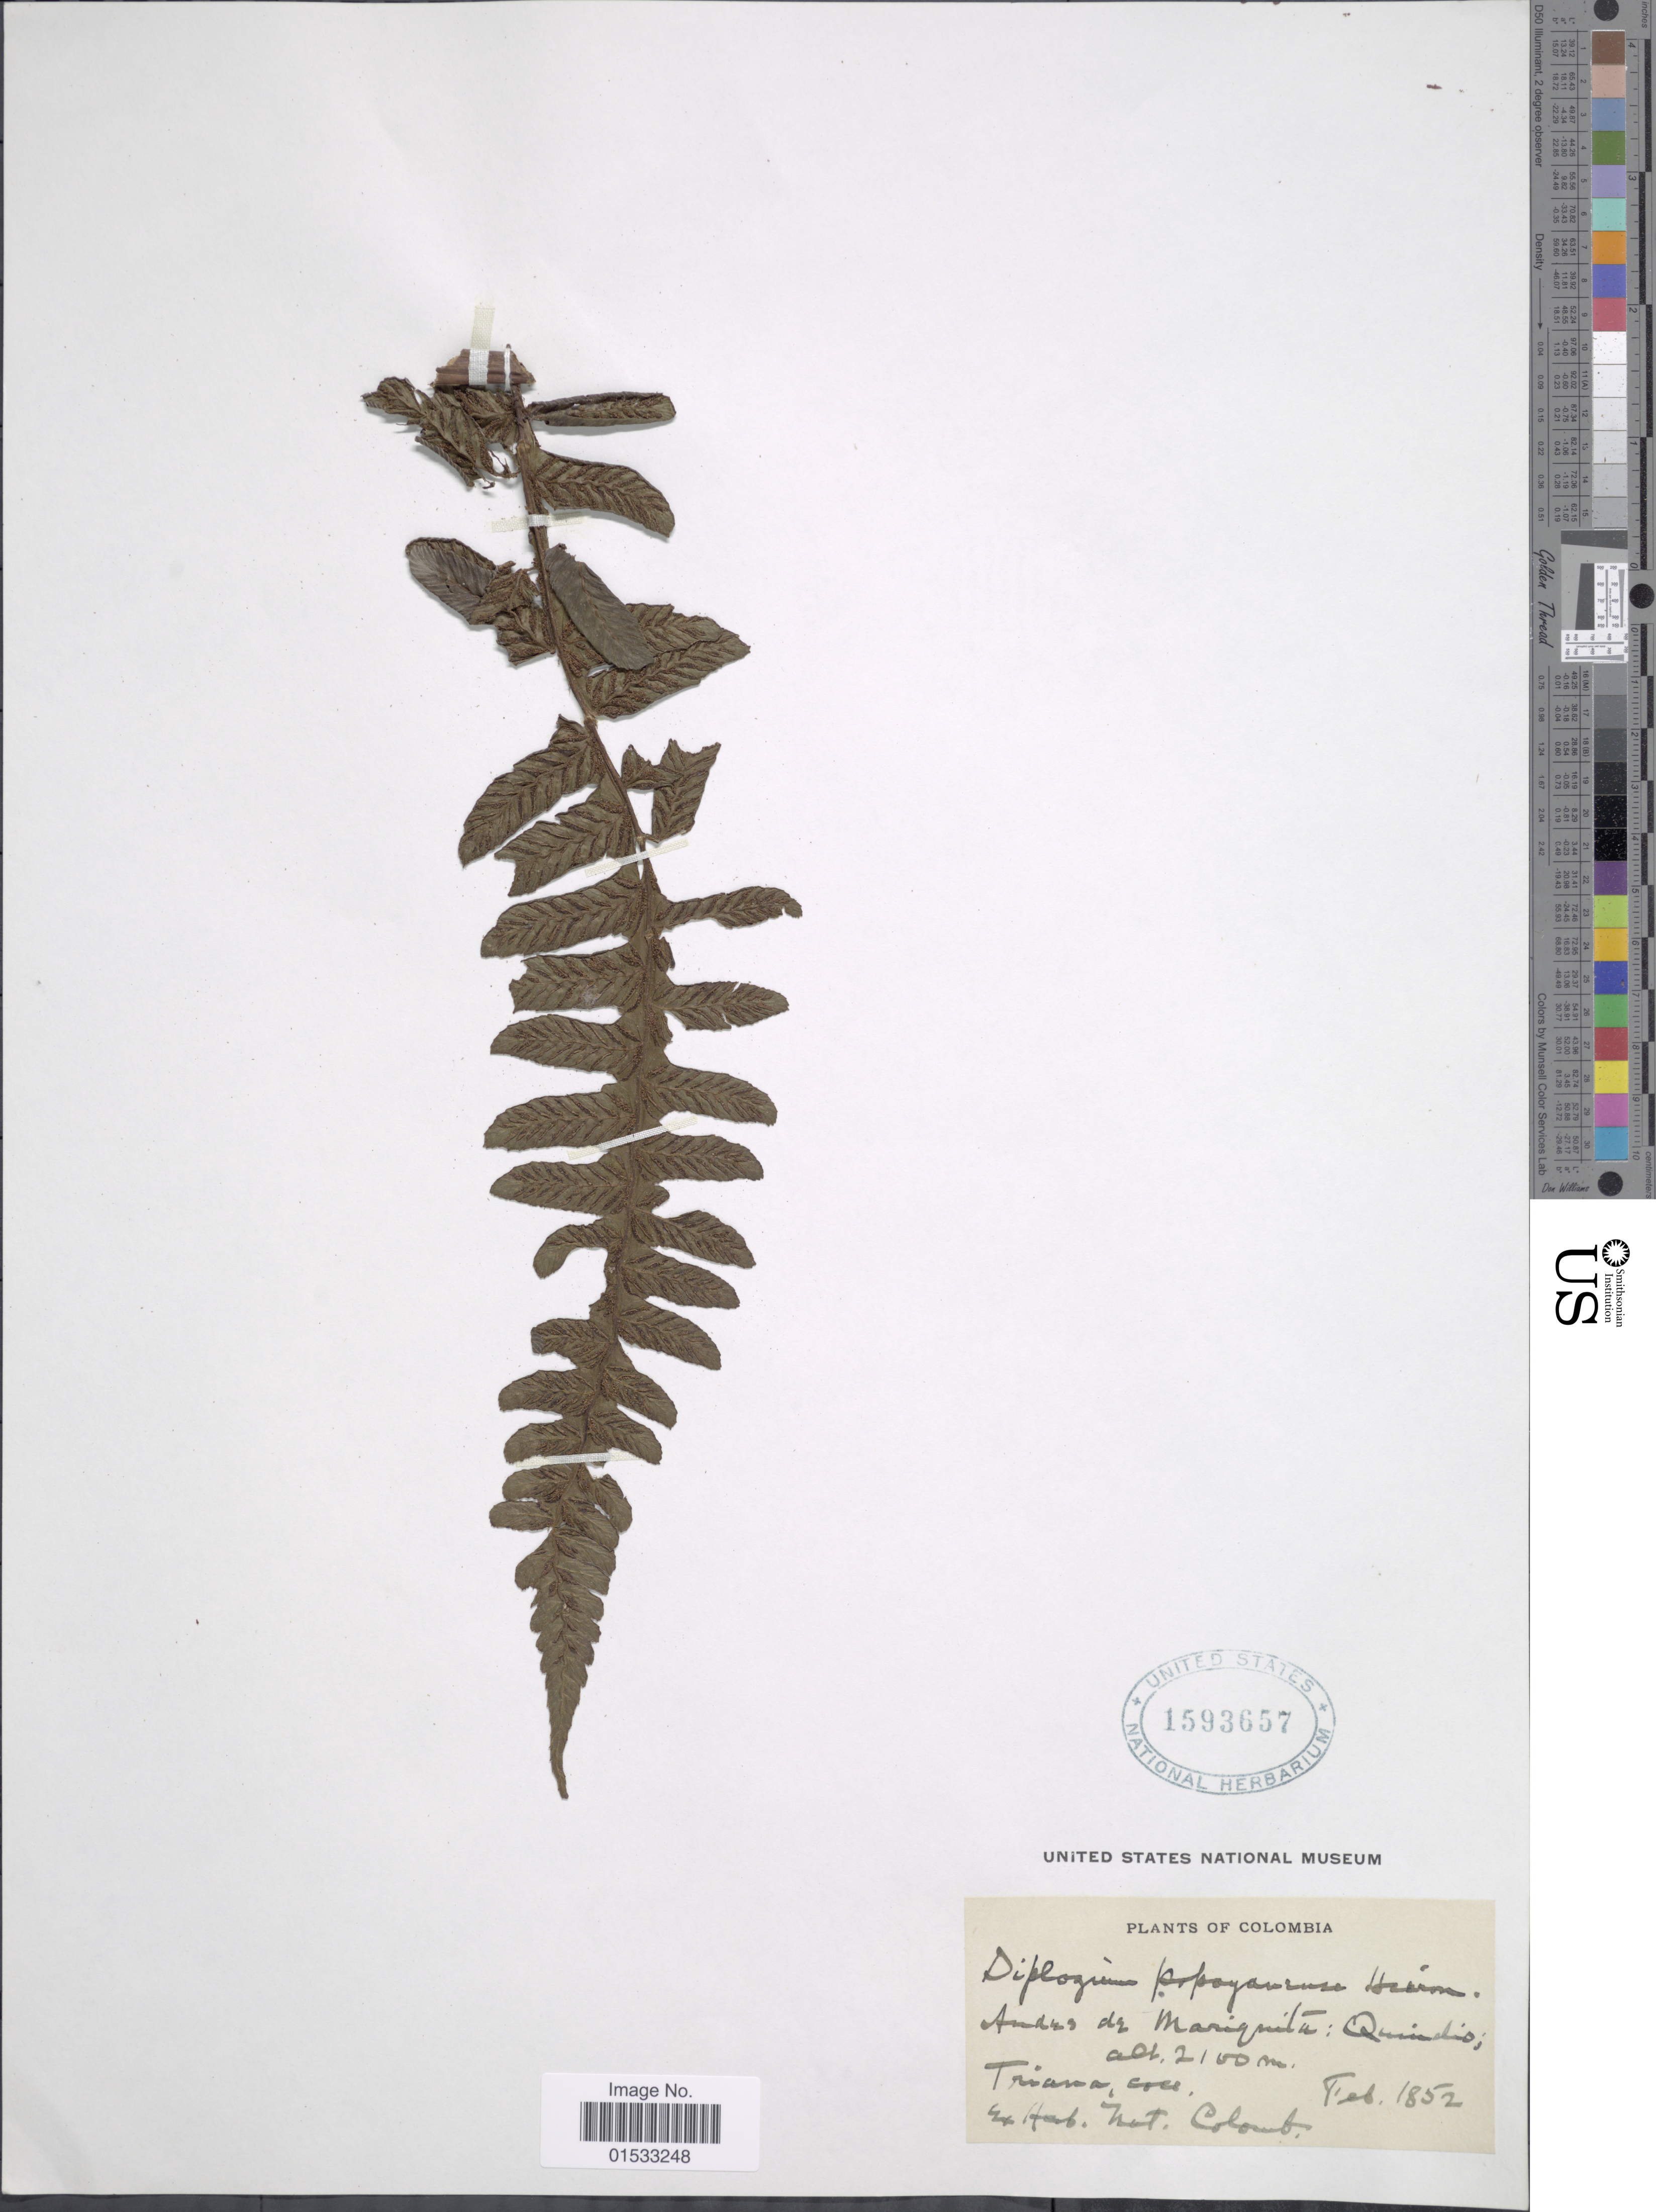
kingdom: Plantae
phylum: Tracheophyta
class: Polypodiopsida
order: Polypodiales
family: Athyriaceae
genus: Diplazium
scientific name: Diplazium sp.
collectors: Triana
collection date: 1852-02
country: Colombia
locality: Andres de Mariquita: Quindio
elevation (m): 2100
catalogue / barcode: US 1593657